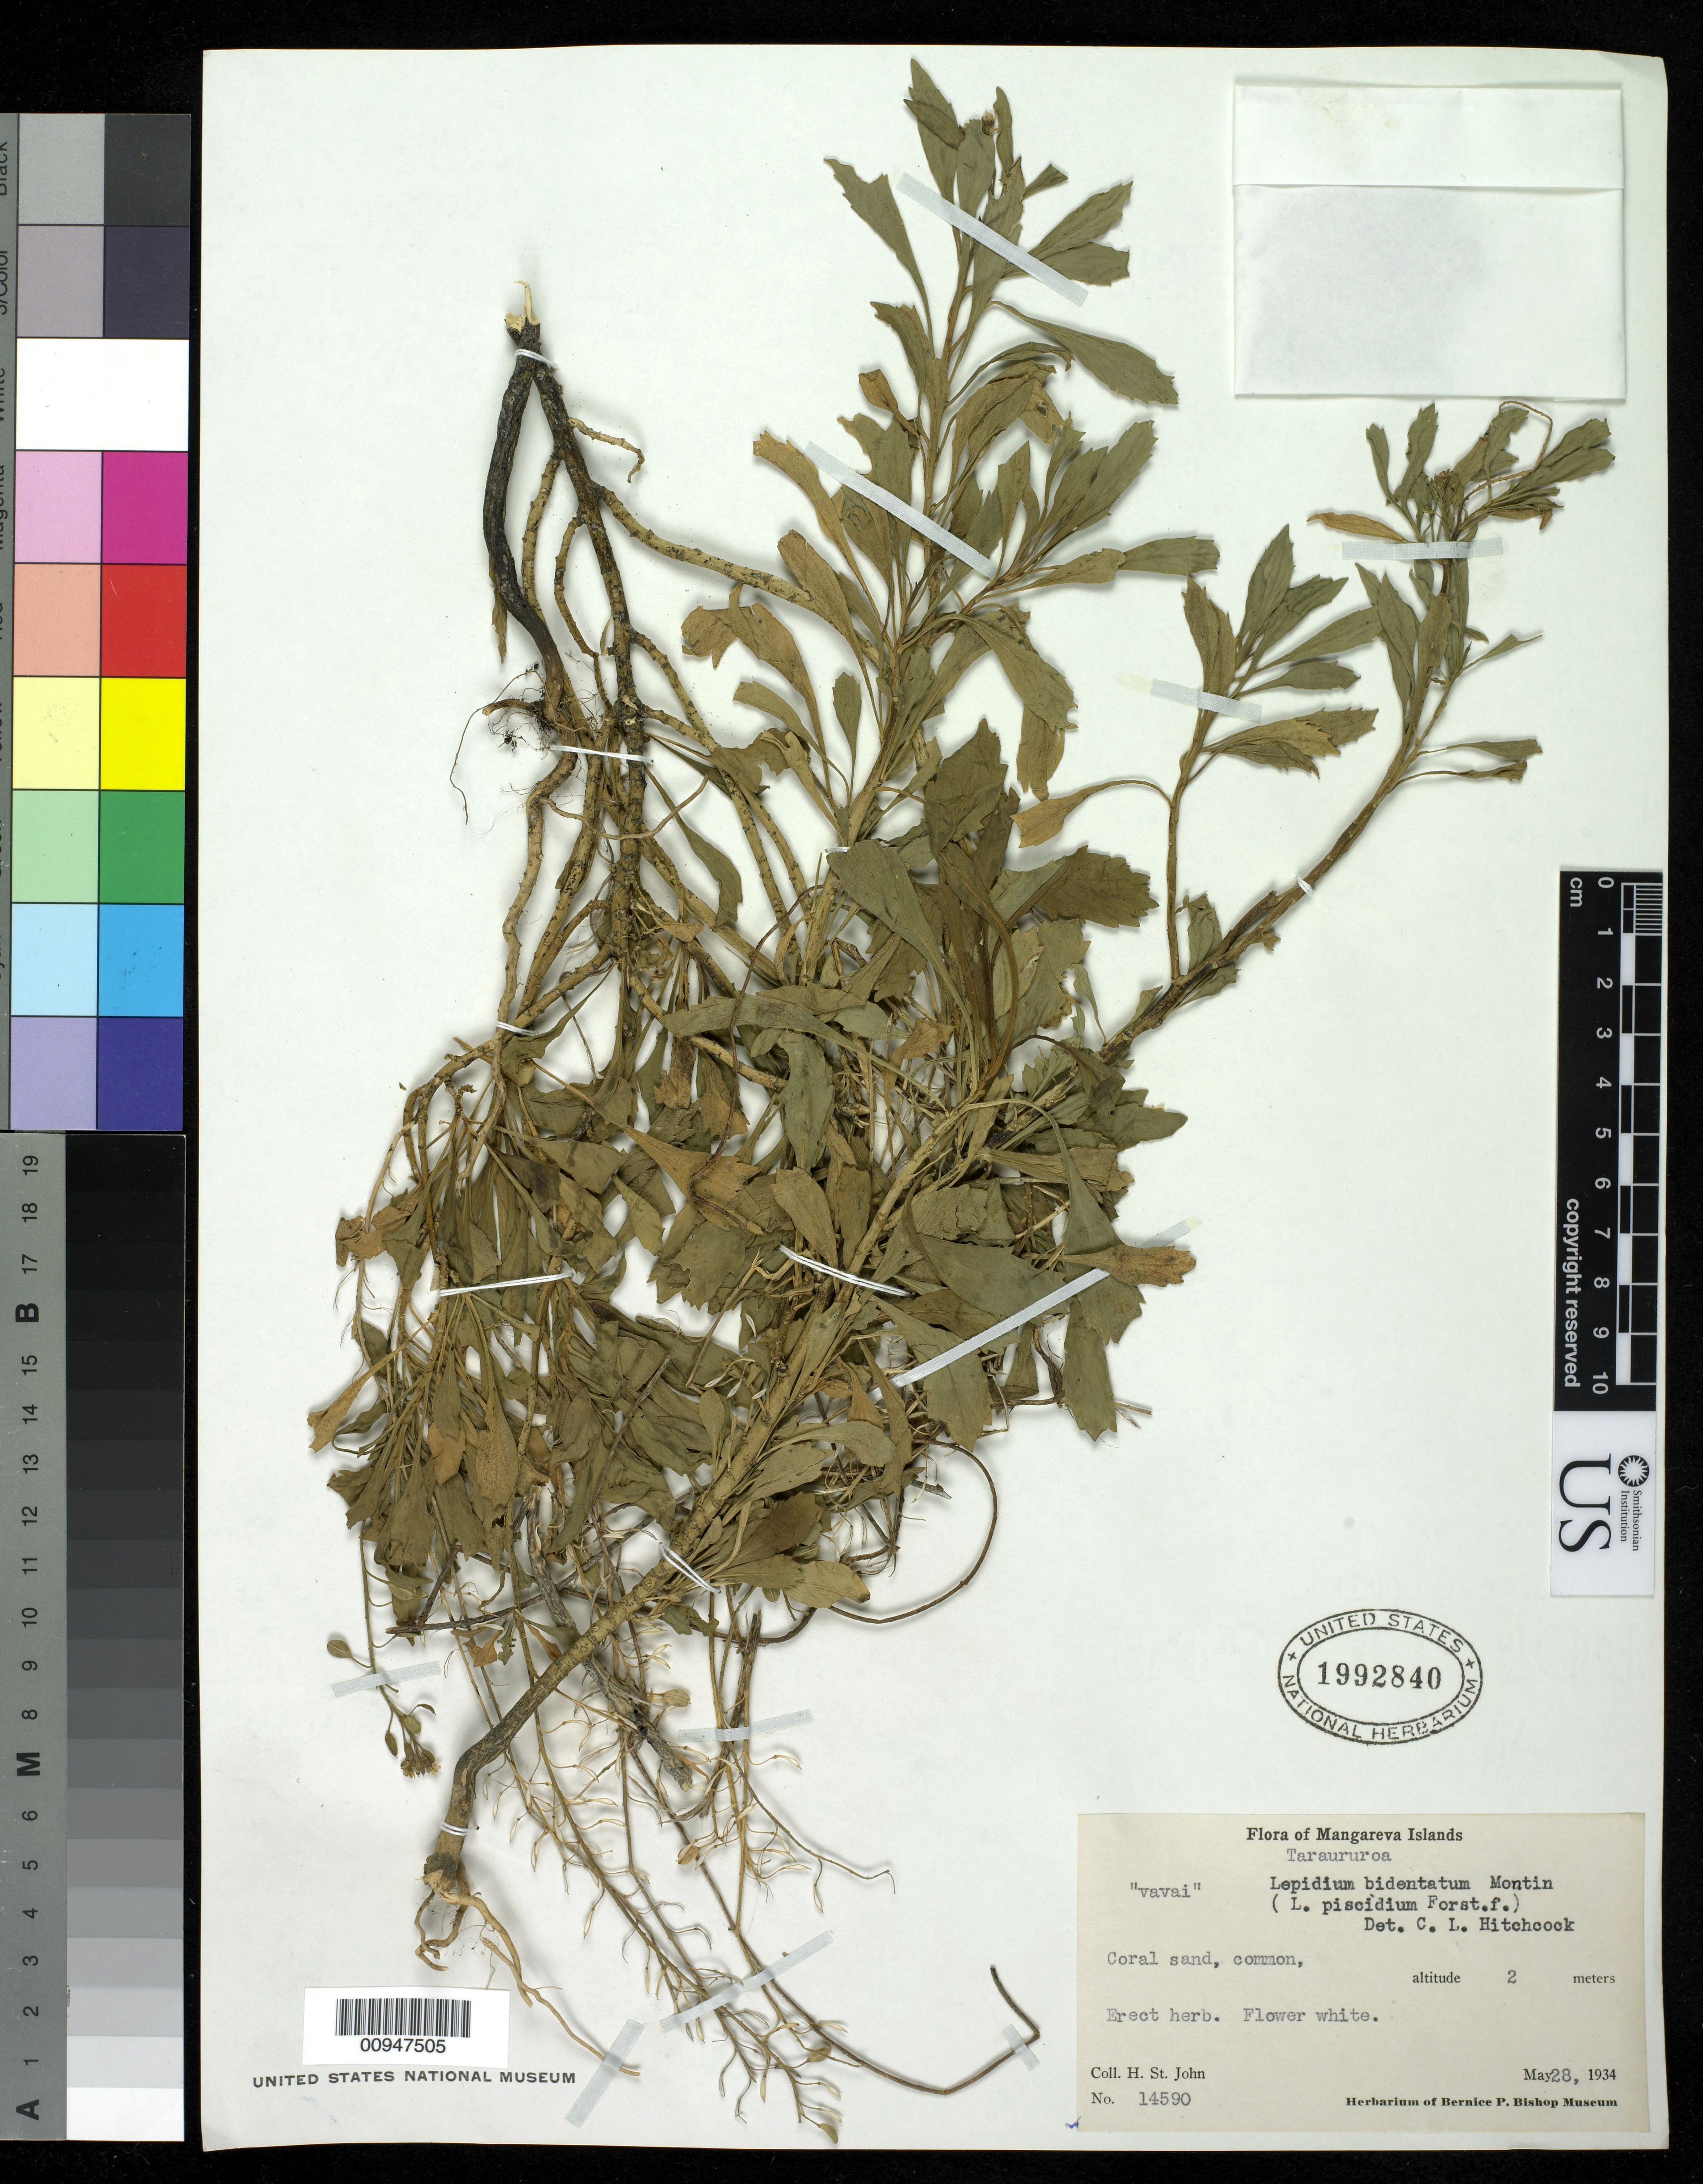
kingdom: Plantae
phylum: Tracheophyta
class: Magnoliopsida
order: Brassicales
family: Brassicaceae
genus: Lepidium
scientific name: Lepidium bidentatum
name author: Montin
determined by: Al-Shehbaz, I. A., (MO), Missouri Botanical Garden (UNITED STATES)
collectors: H. St. John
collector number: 14590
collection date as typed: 28 May 1934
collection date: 1934-05-28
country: French Polynesia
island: Mangareva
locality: Taraururoa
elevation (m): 2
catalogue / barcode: US 1992840